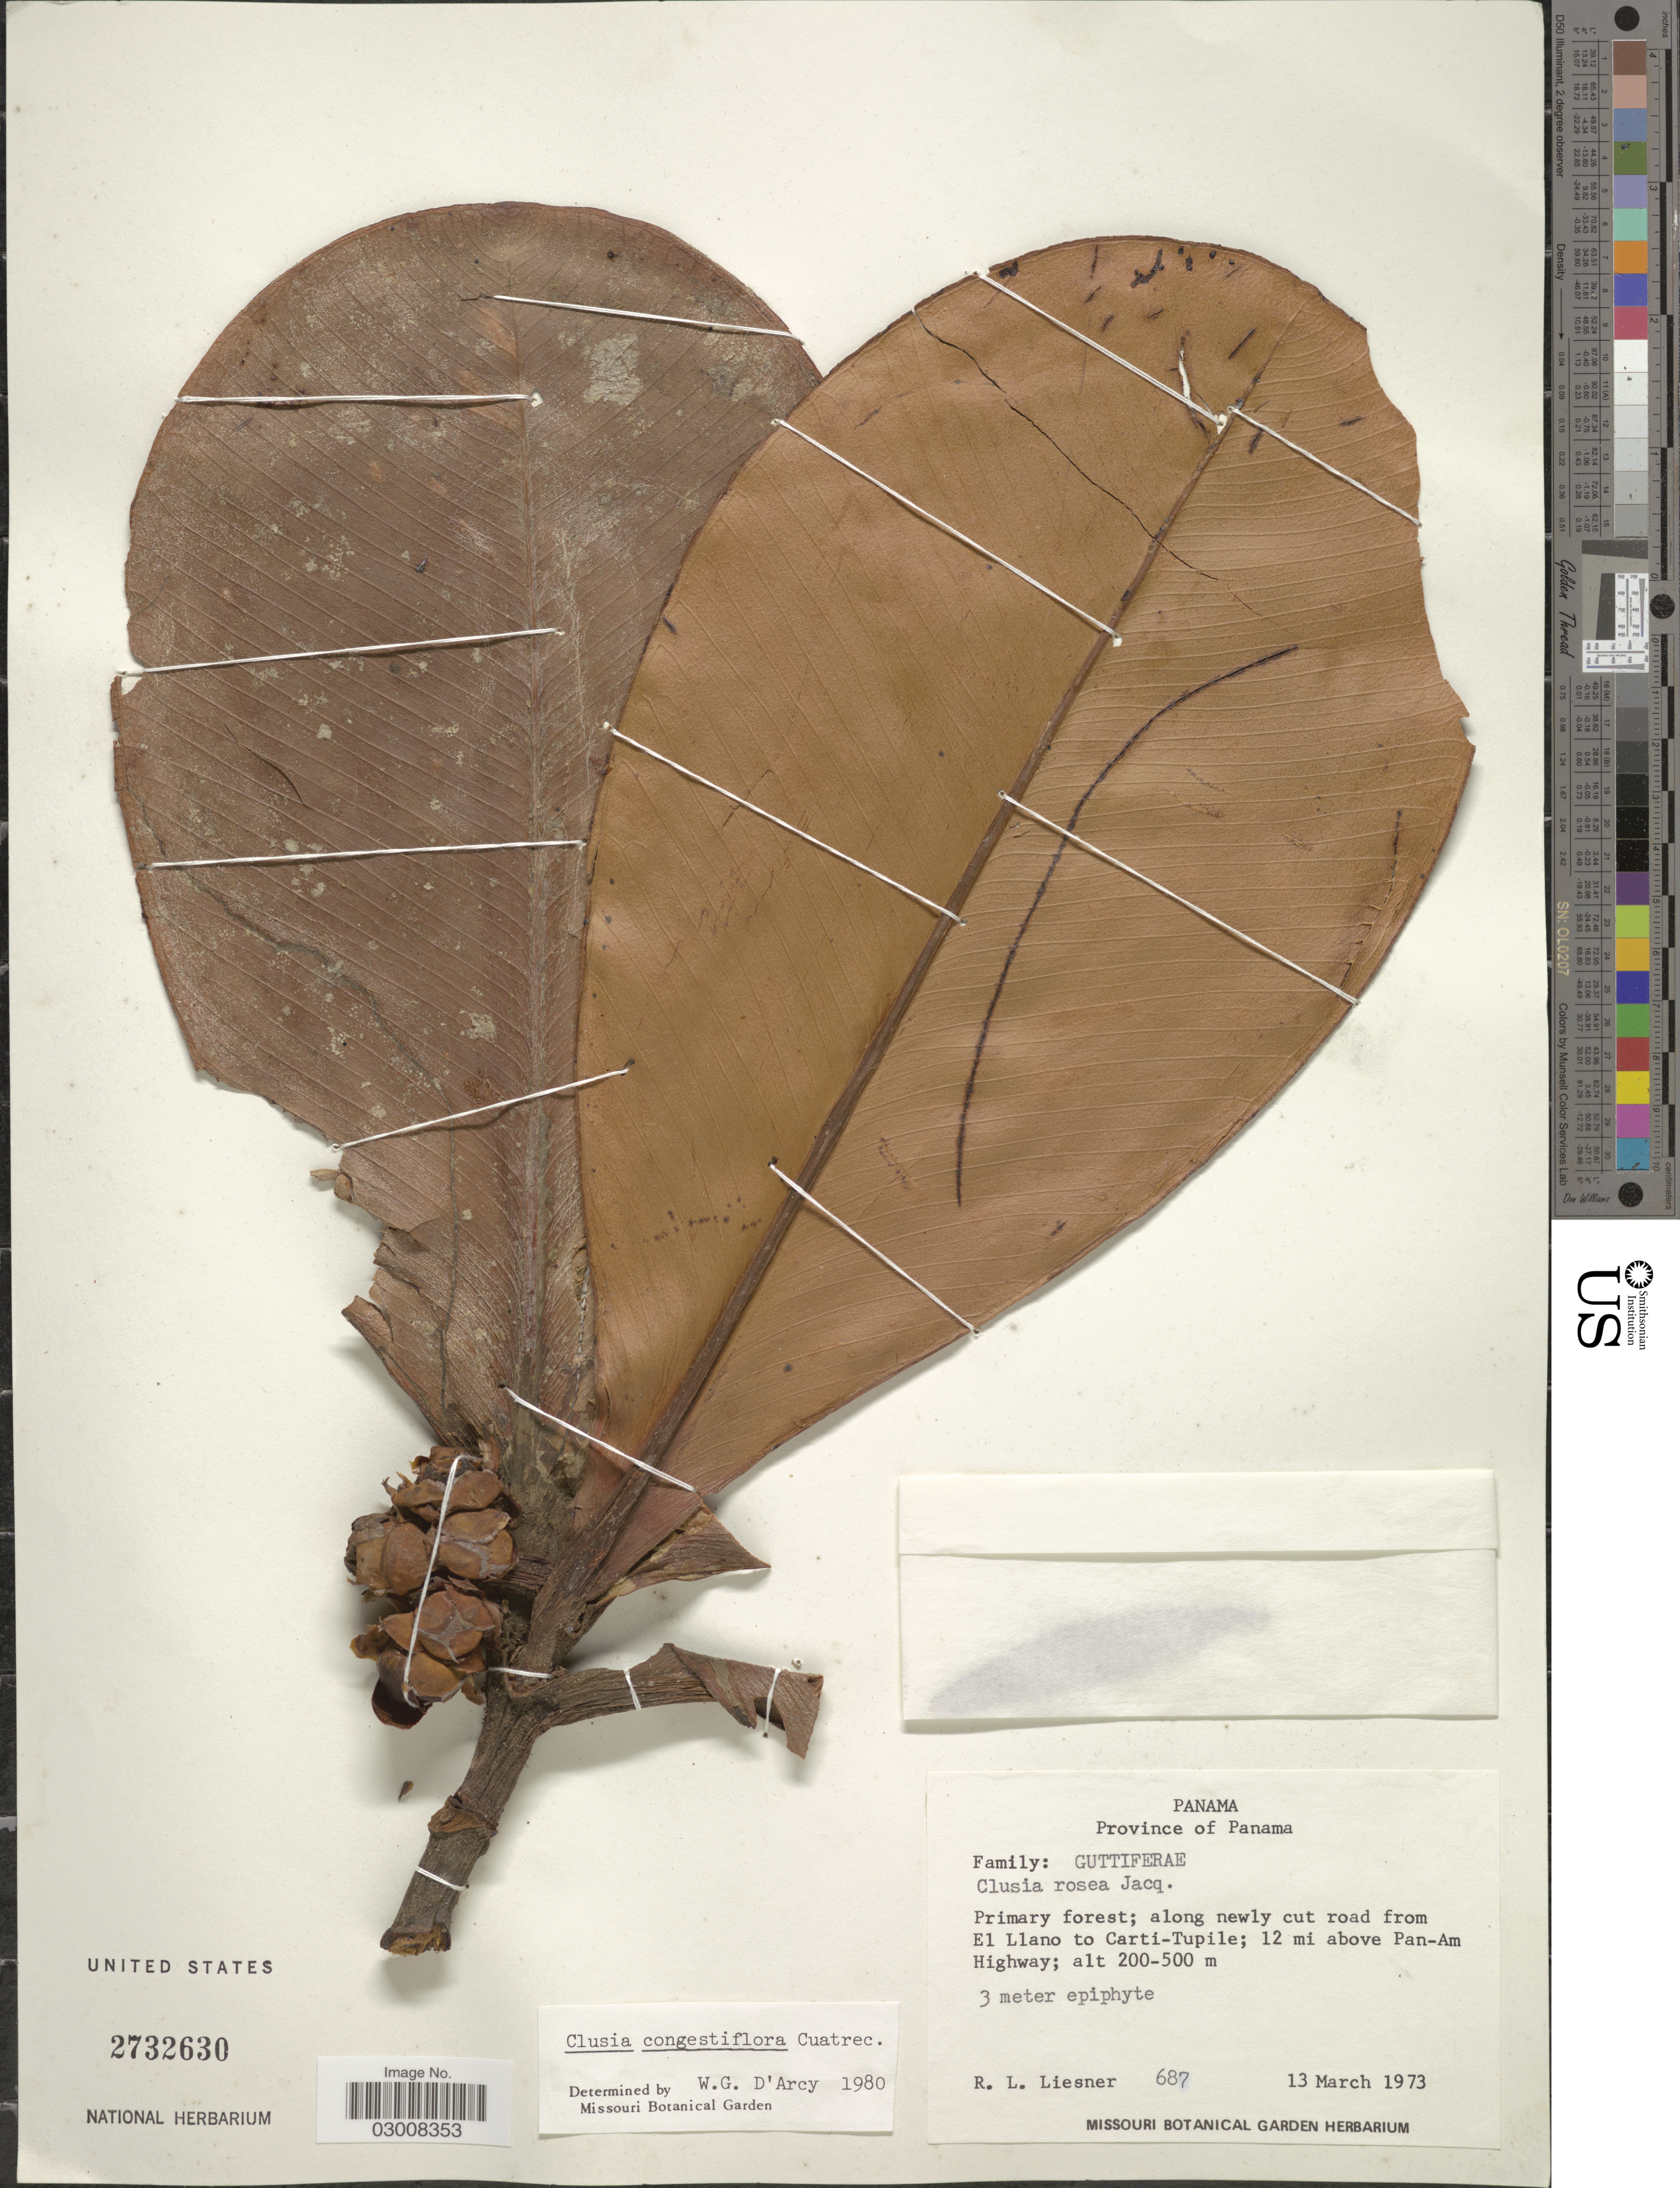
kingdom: Plantae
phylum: Tracheophyta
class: Magnoliopsida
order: Malpighiales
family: Clusiaceae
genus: Clusia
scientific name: Clusia congestiflora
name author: Cuatrec.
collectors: R. L. Liesner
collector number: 687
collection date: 1973-03-13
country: Panama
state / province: Panamá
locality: Along newly cut road from El Llano to Carti-Tupile; 12 mi above Pan-Am Highway.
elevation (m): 200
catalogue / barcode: US 2732630